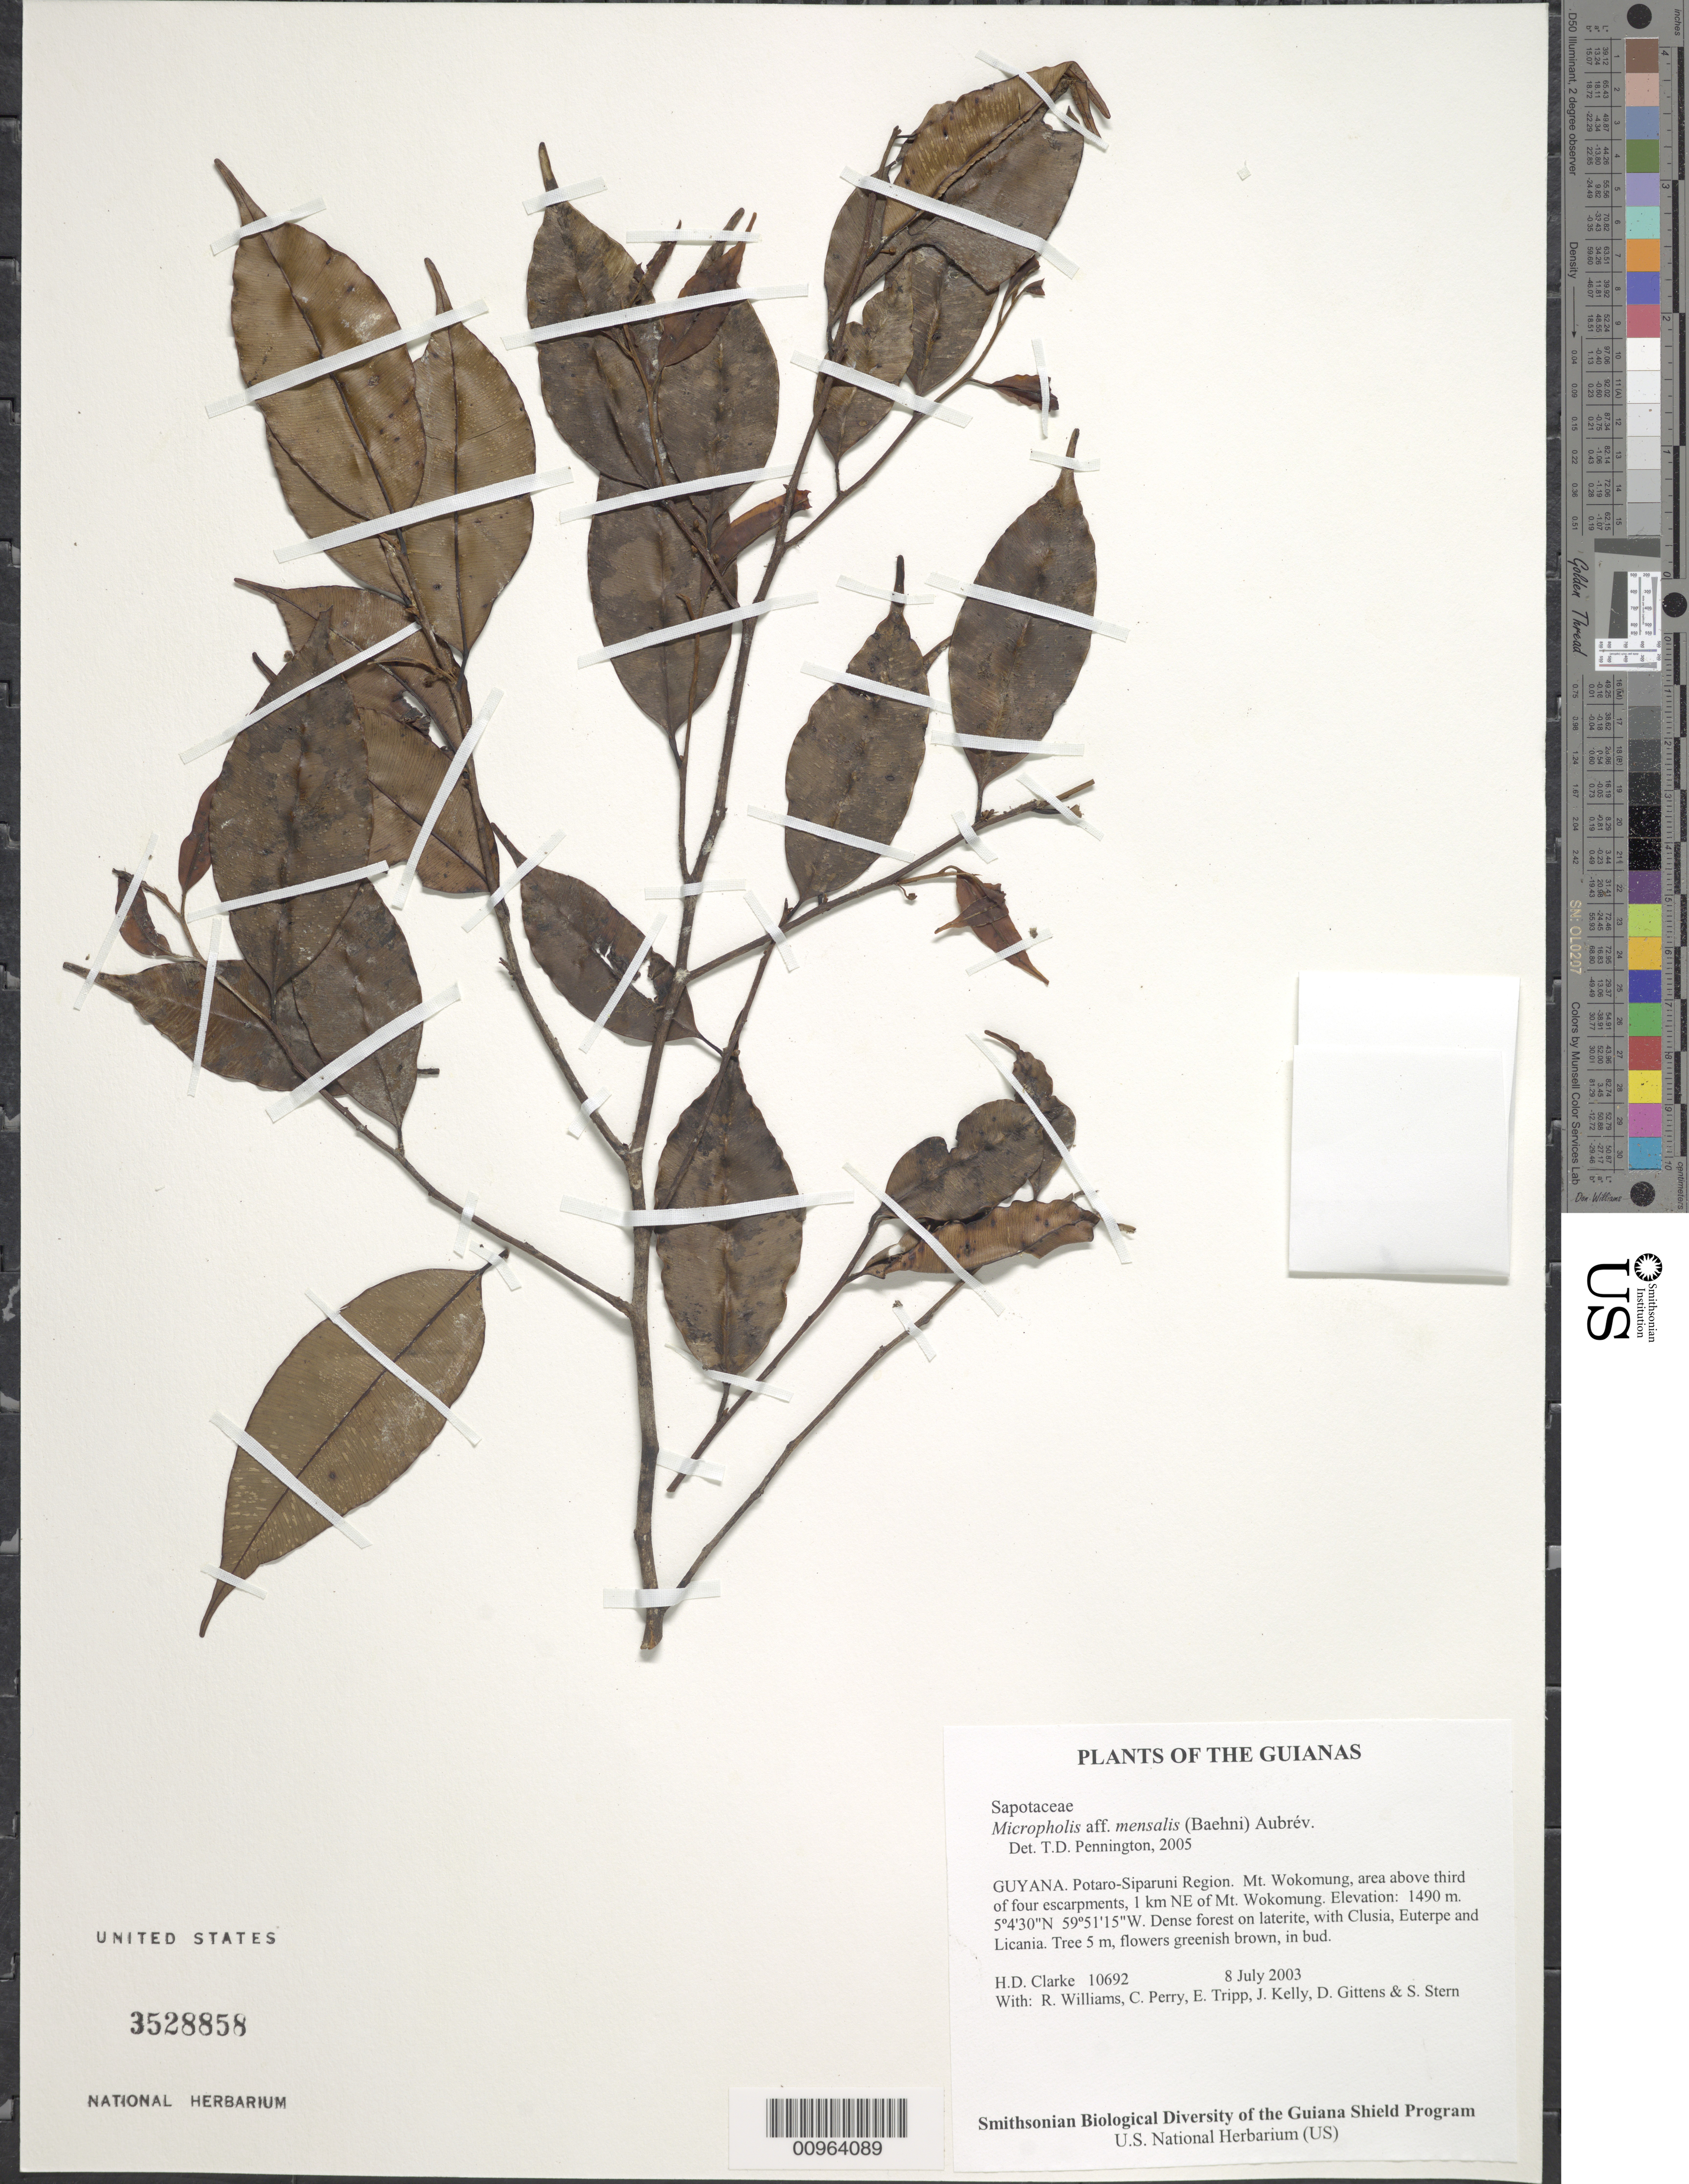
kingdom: Plantae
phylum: Tracheophyta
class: Magnoliopsida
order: Ericales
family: Sapotaceae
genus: Micropholis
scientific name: Micropholis mensalis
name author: (Baehni) Aubrév.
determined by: Pennington, T. D., (K)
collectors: H. D. Clarke, R. Williams, C. Perry, E. Tripp, J. Kelly, D. Gittens & S. R. Stern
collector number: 10692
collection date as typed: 8 July 2003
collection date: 2003-07-08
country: Guyana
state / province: Potaro-Siparuni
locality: Mt. Wokomung, area above third of four escarpments, 1 km NE of Mt. Wokomung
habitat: Dense forest on laterite, with Clusia, Euterpe and Licania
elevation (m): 1490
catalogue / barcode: US 3528858